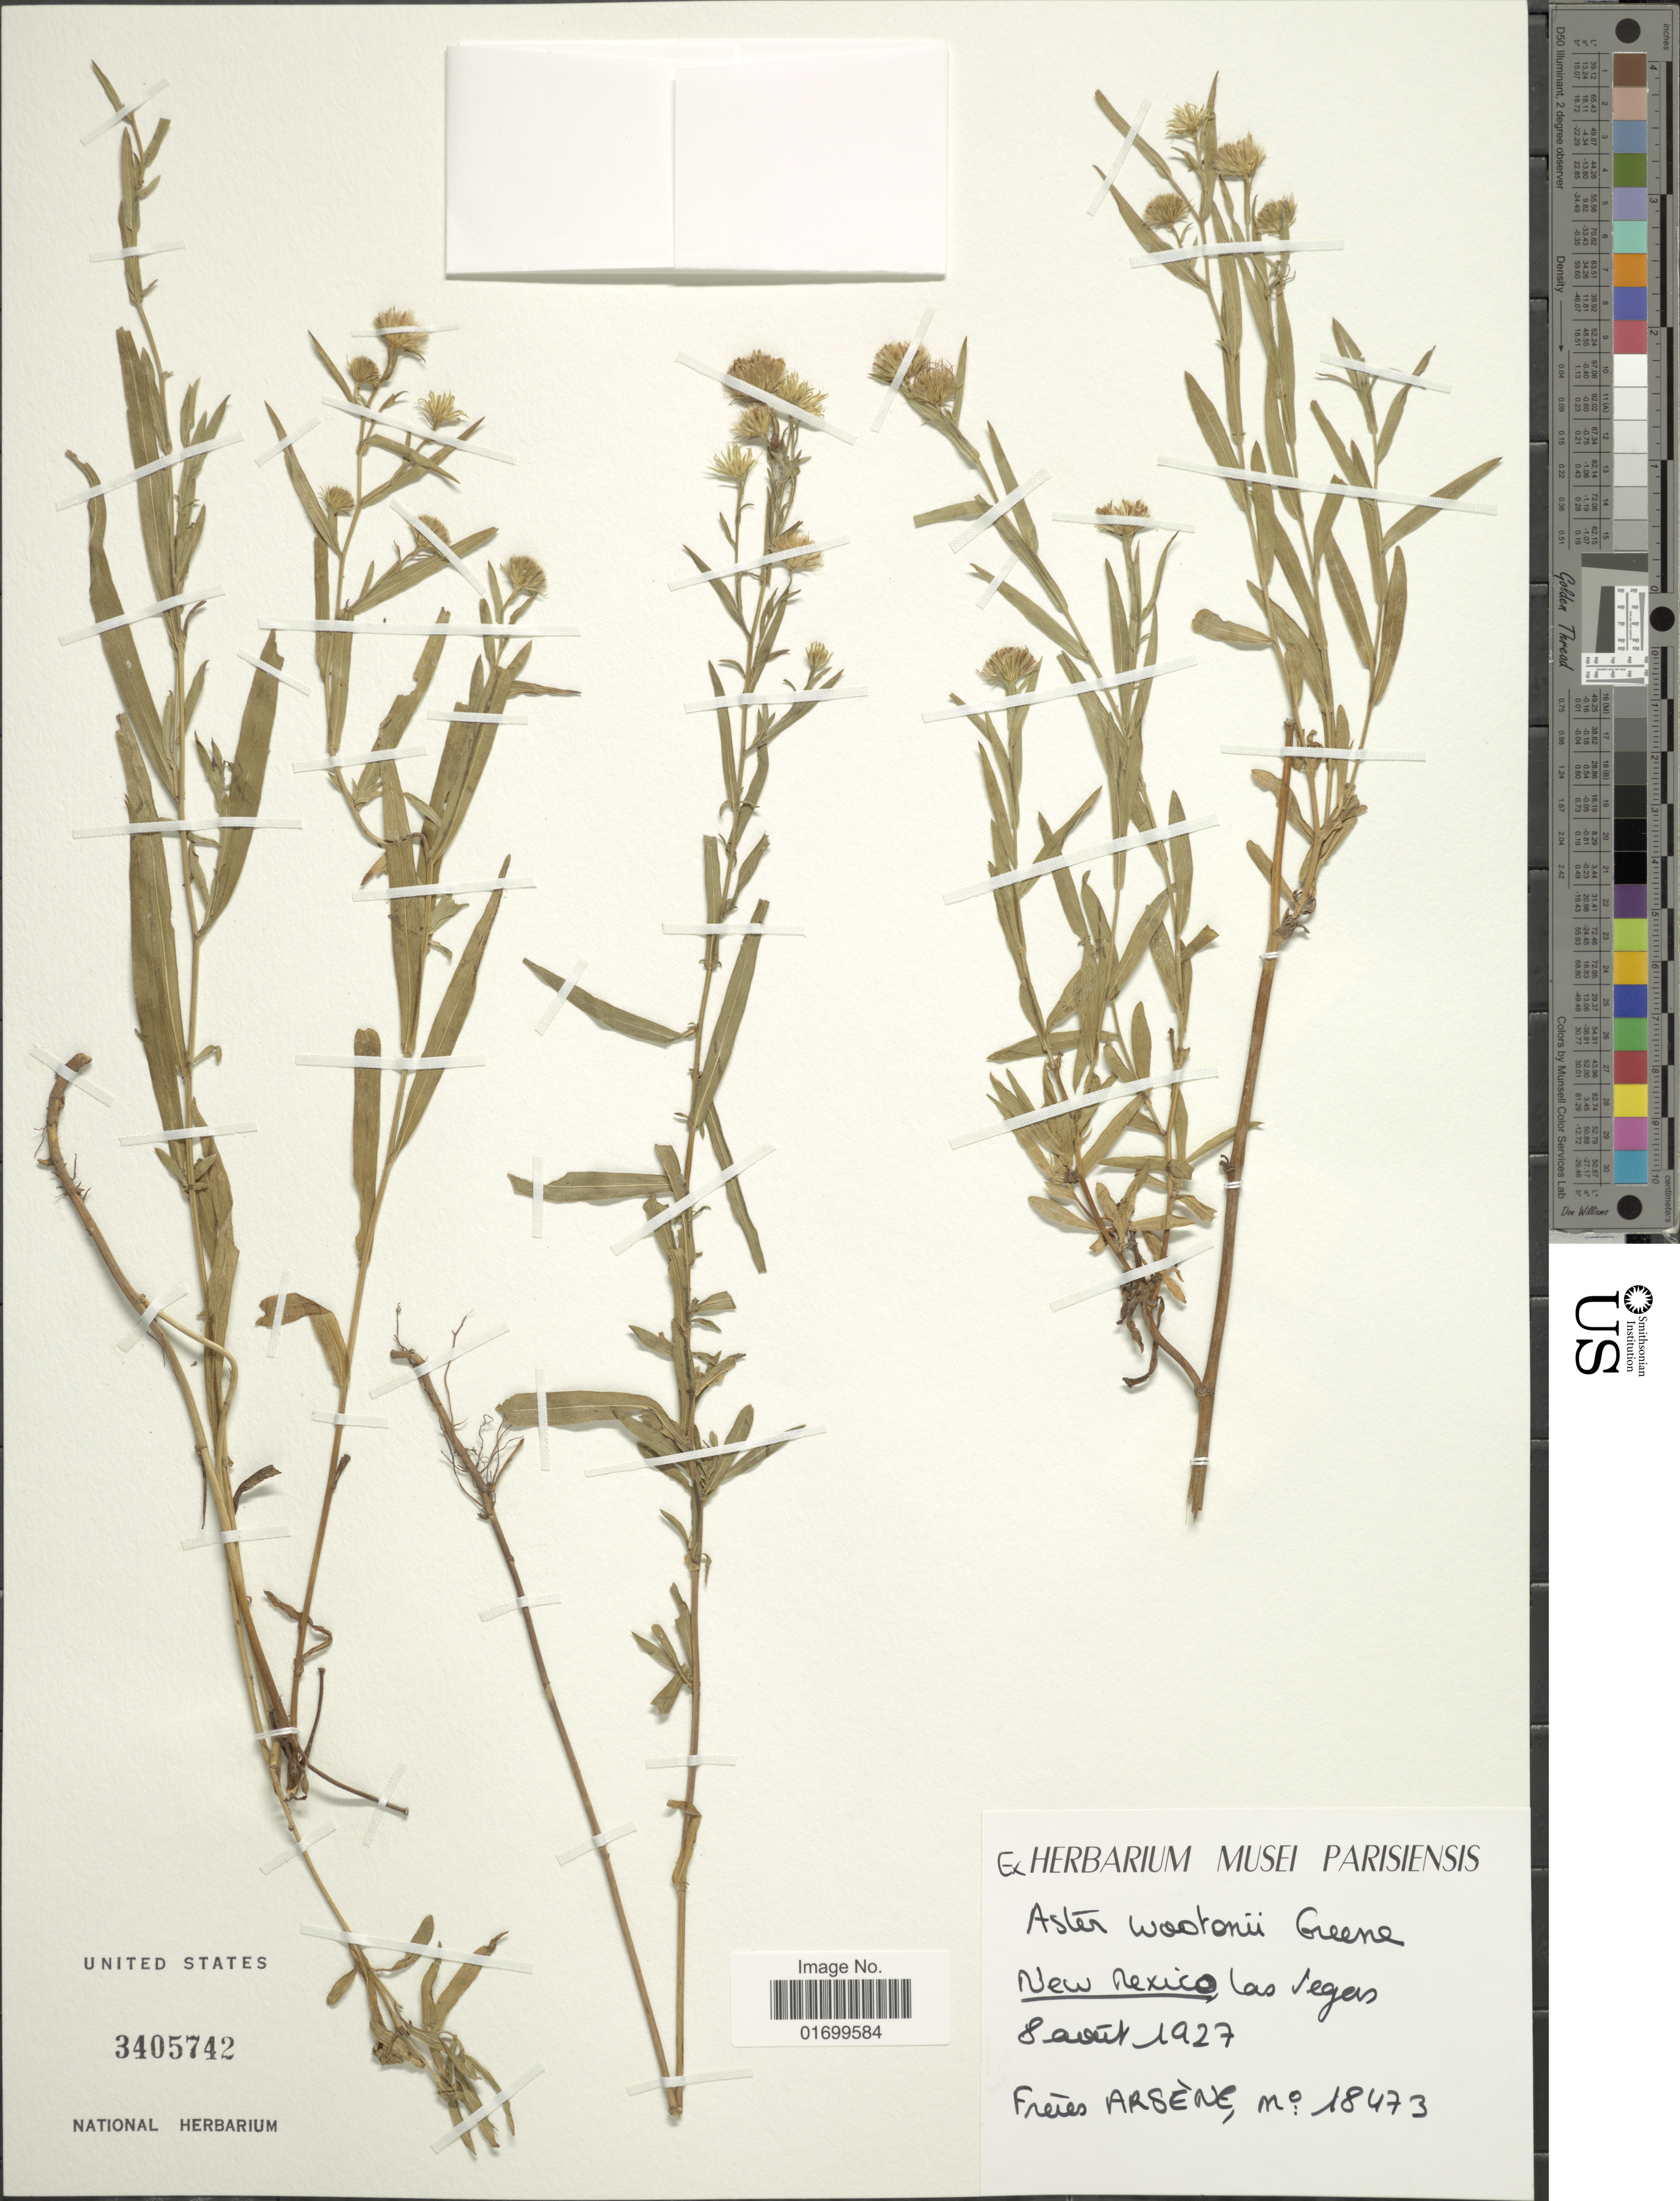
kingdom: Plantae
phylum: Tracheophyta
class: Magnoliopsida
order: Asterales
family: Asteraceae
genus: Symphyotrichum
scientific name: Symphyotrichum hesperium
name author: (A. Gray) Á. Löve & D. Löve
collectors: F. Arsène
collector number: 18473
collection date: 1927-08-08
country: United States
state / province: New Mexico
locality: Las Vegas.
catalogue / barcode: US 3405742